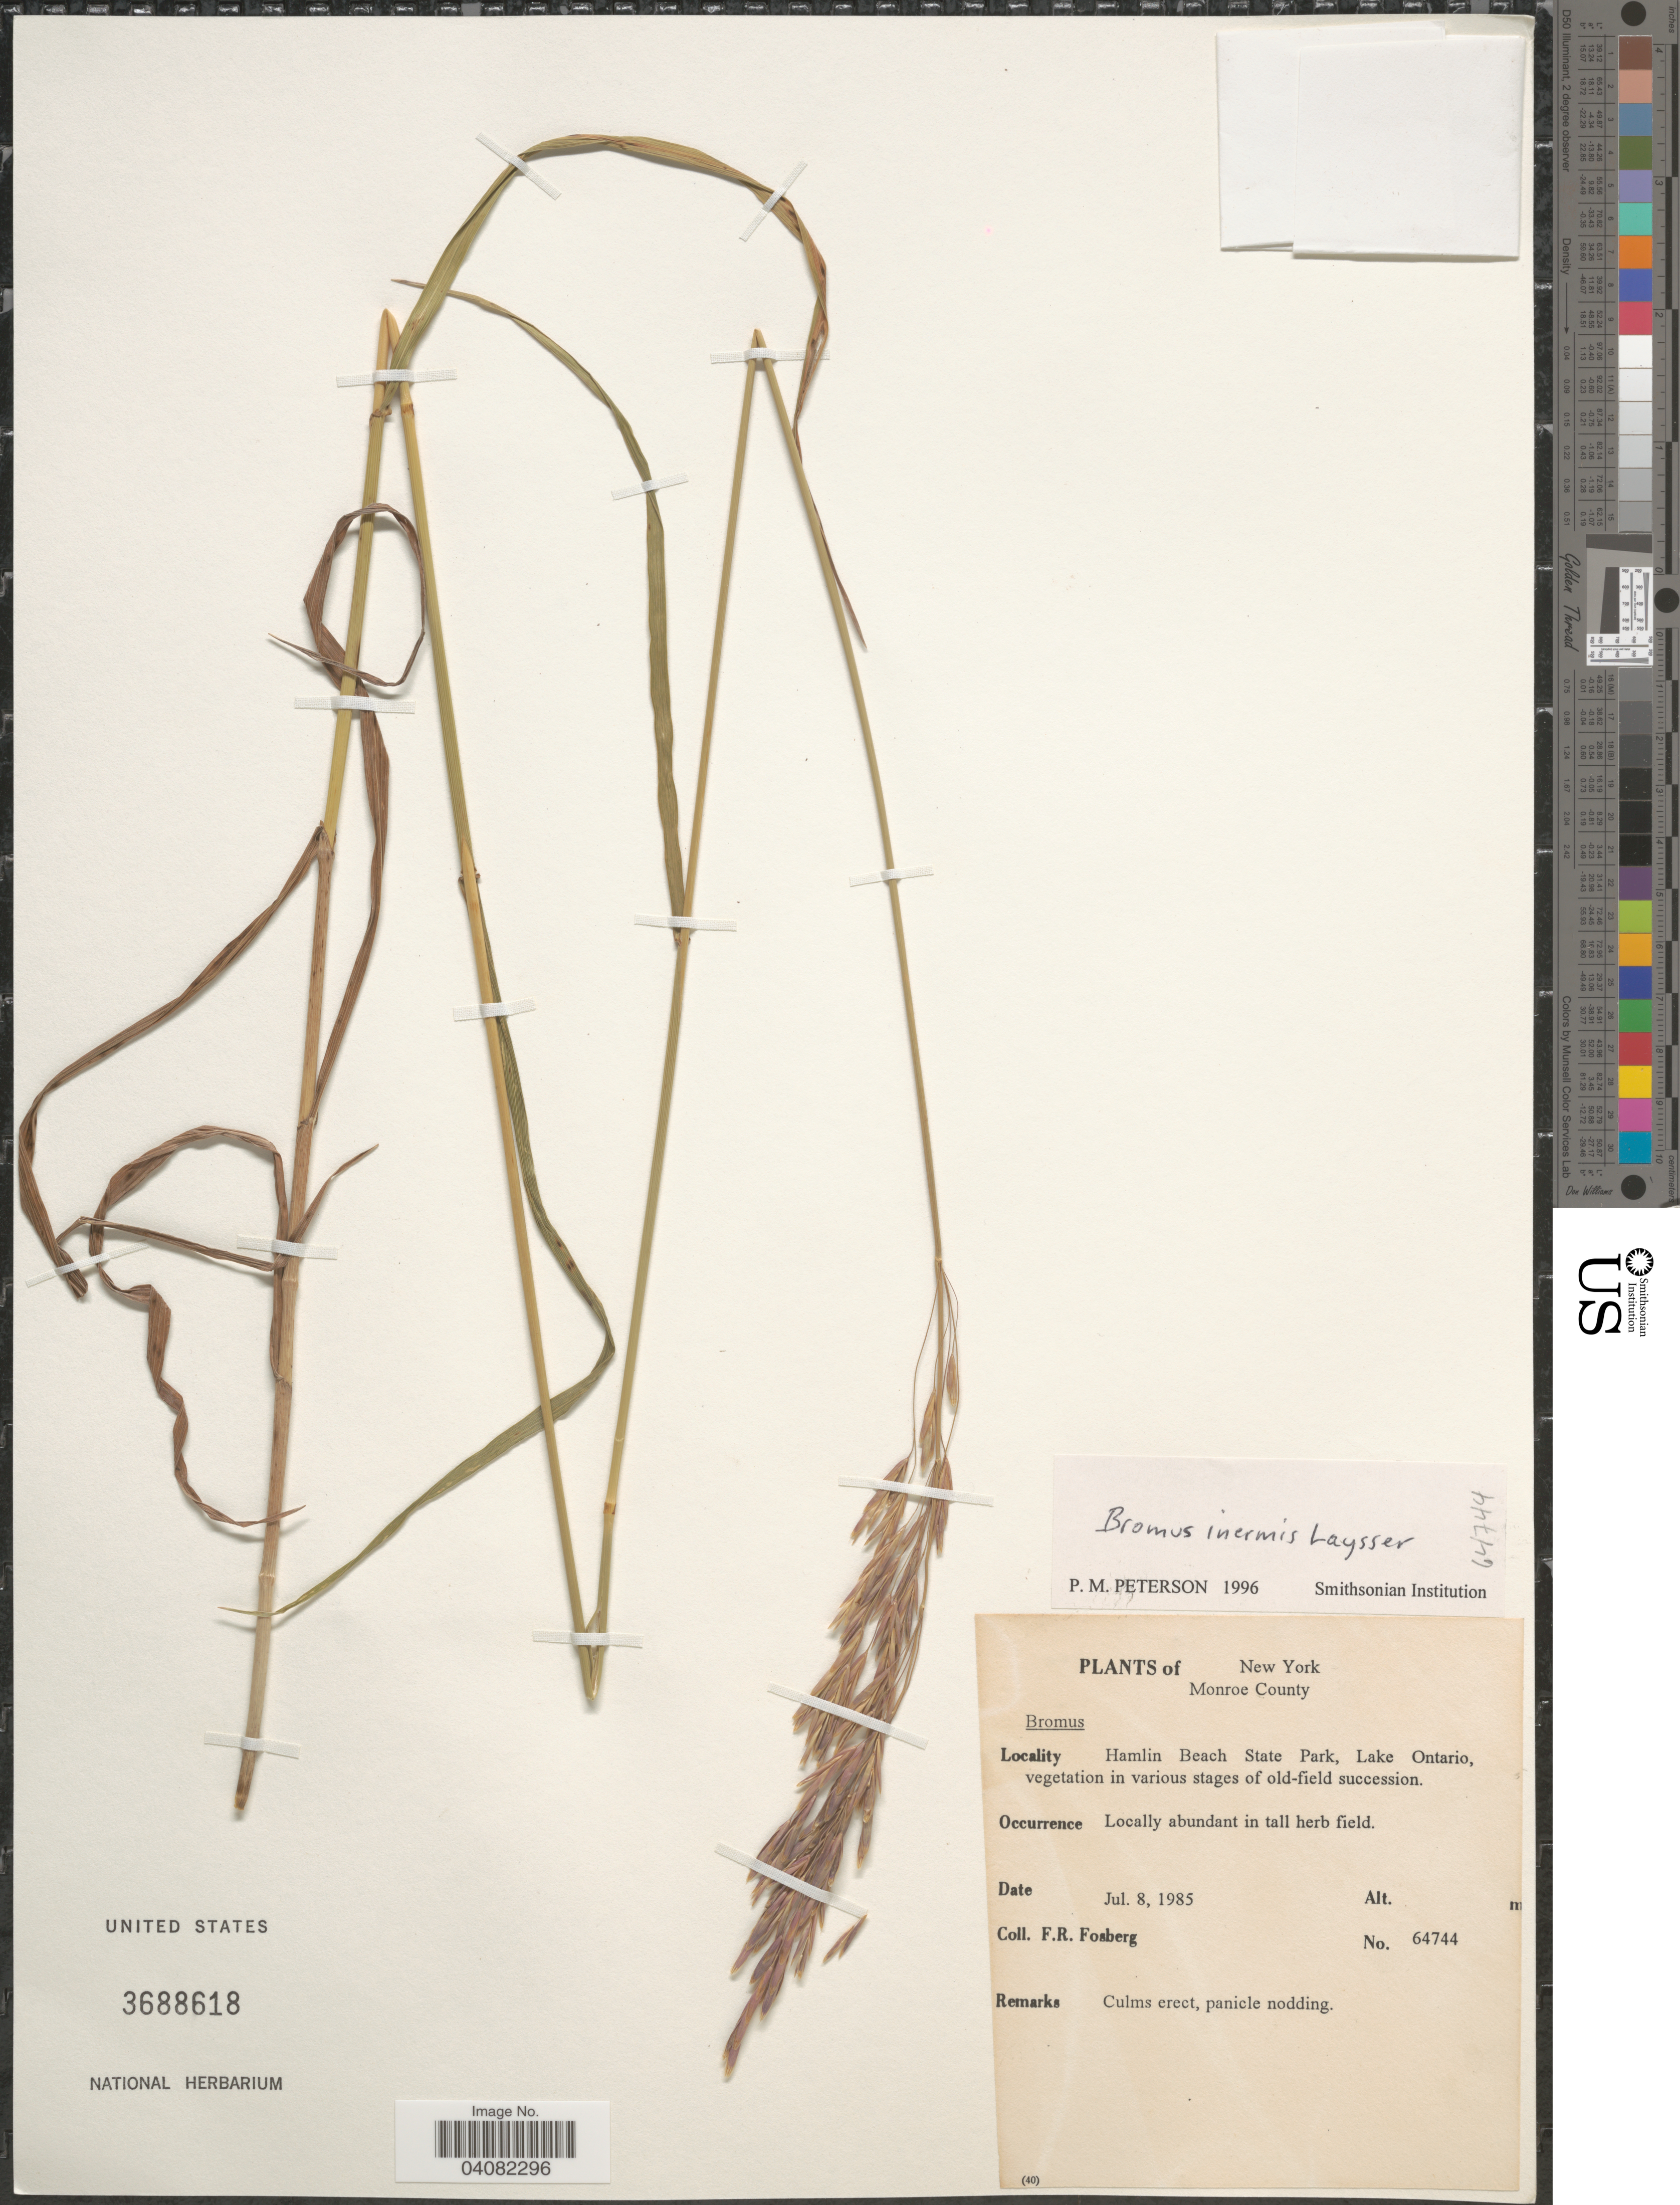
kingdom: Plantae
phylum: Tracheophyta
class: Liliopsida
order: Poales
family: Poaceae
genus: Bromus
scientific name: Bromus inermis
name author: Leyss.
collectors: F. R. Fosberg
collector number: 64744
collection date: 1985-07-08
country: United States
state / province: New York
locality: Monroe County. Hamlin Beach State Park, Lake Ontario, vegetation in various stages of old-field succession.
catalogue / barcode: US 3688618